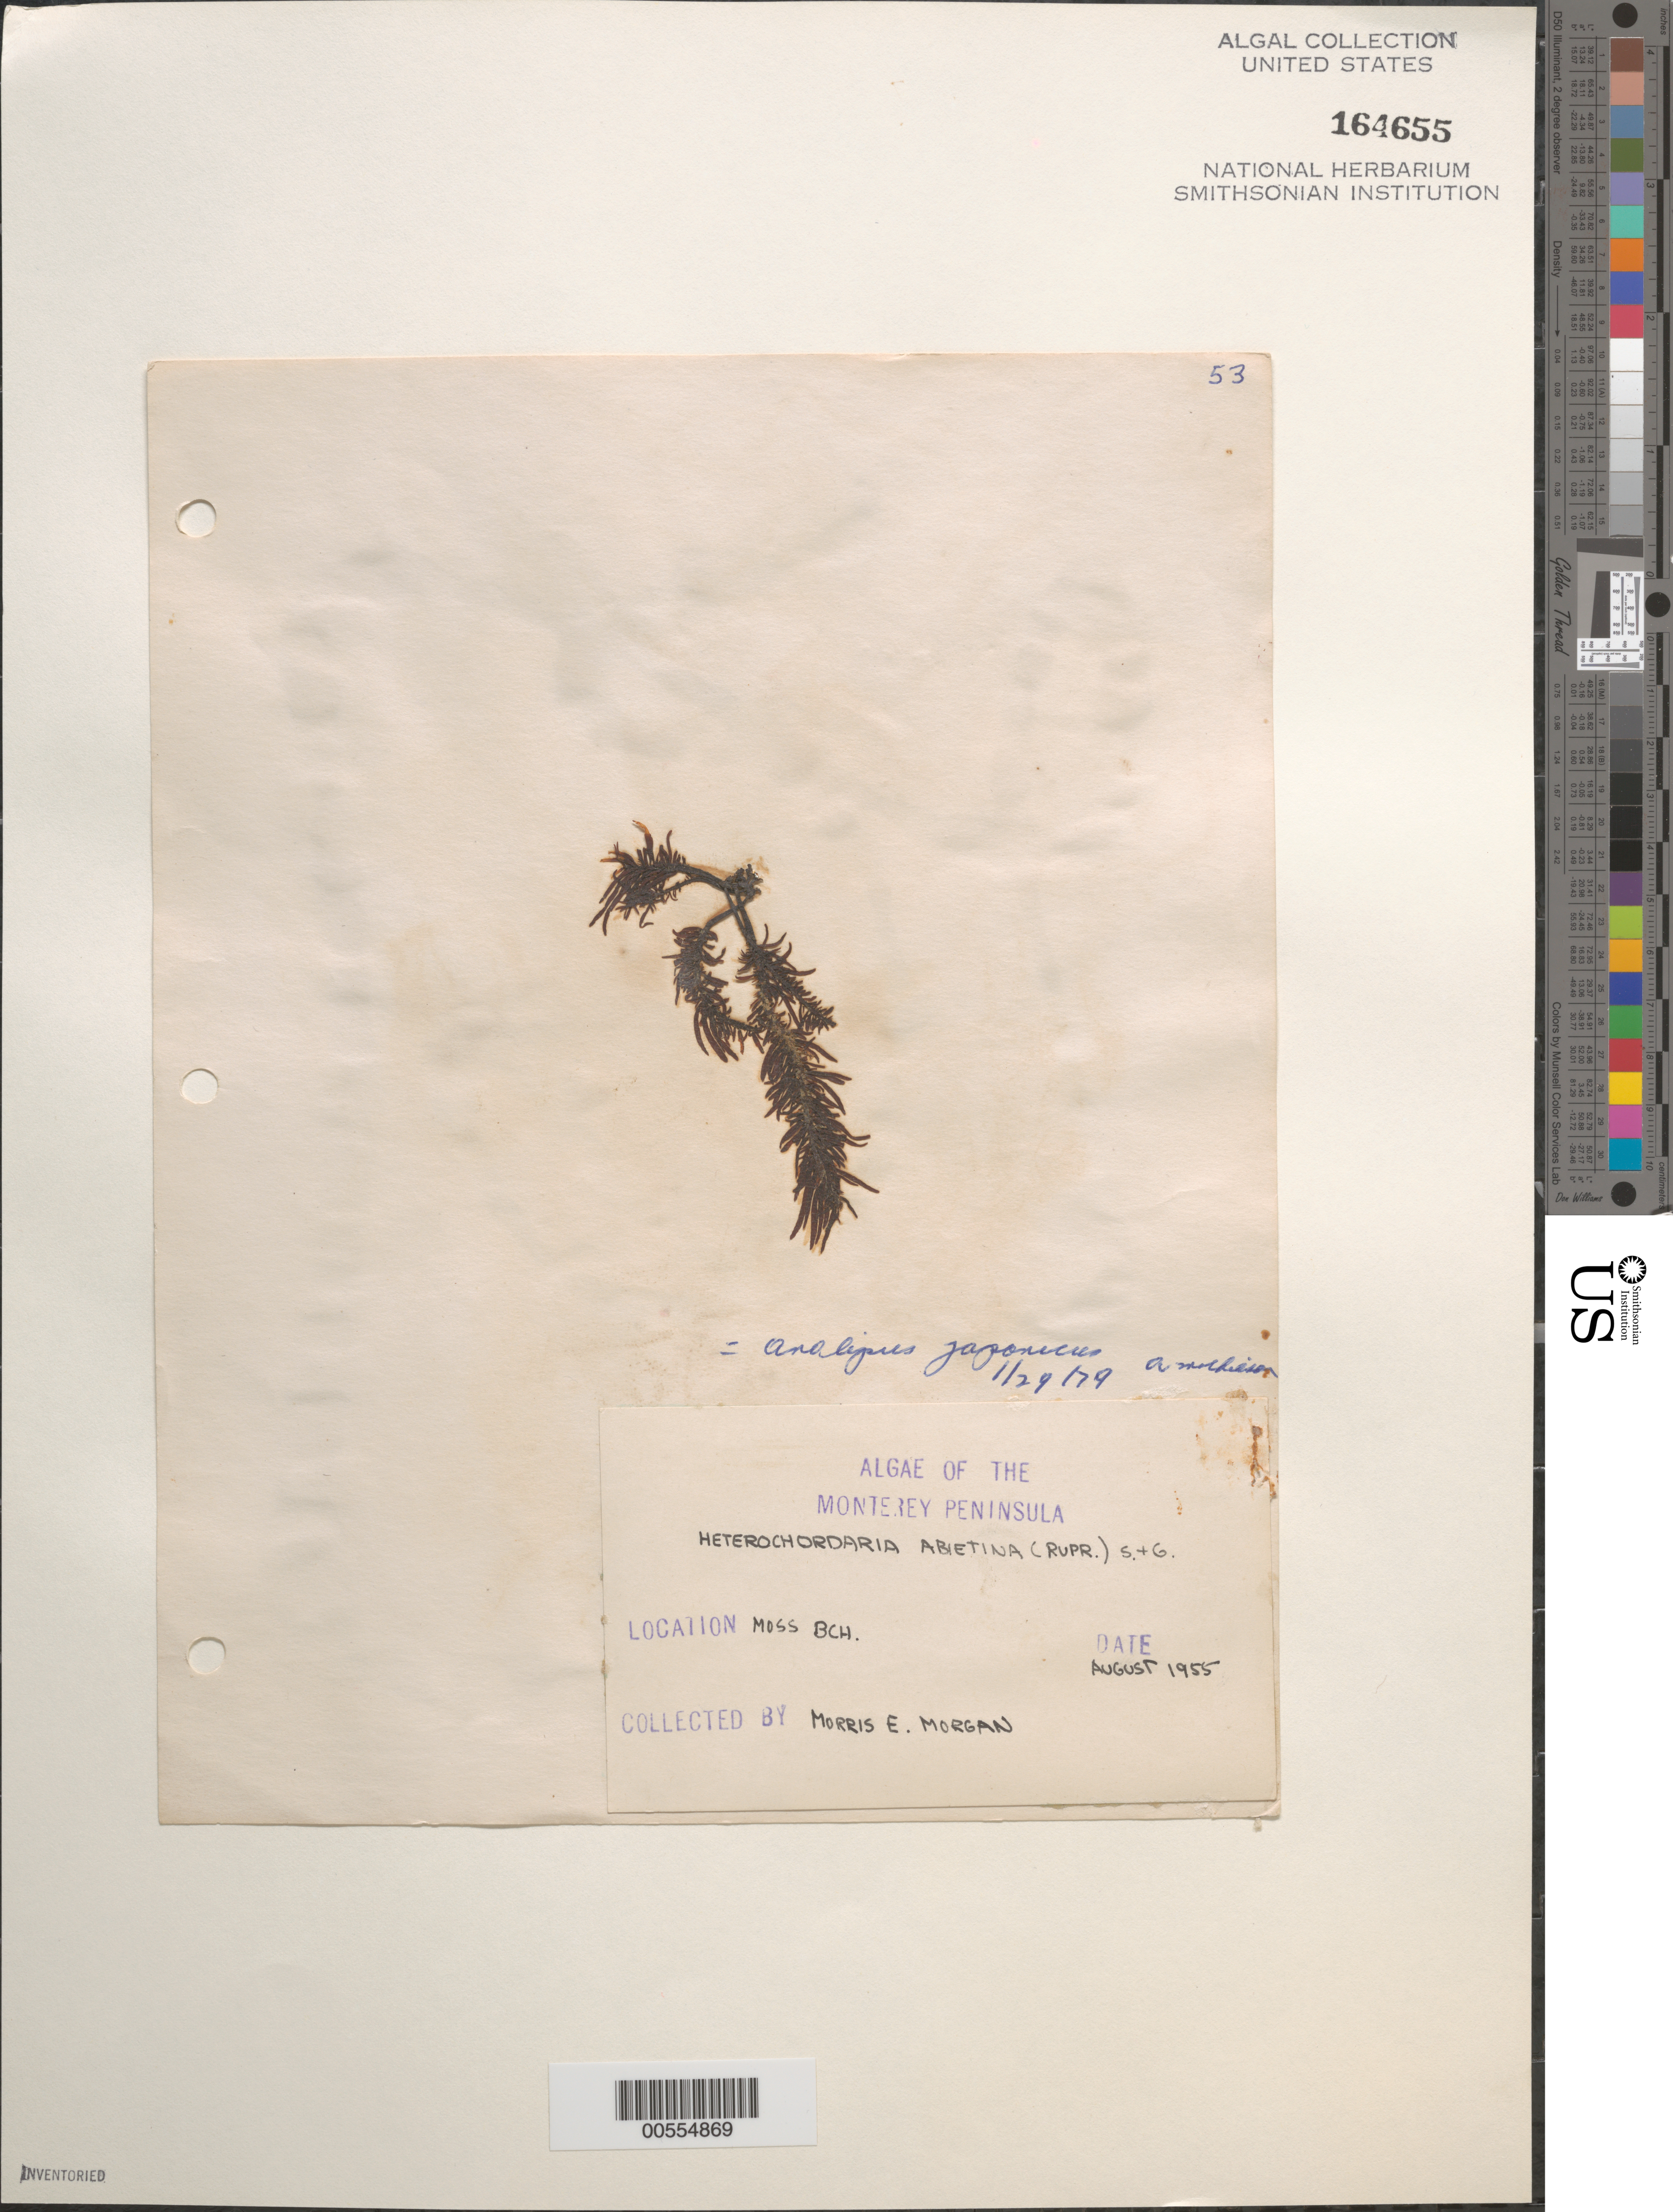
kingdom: Chromista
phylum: Ochrophyta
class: Phaeophyceae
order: Ectocarpales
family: Chordariaceae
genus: Analipus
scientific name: Analipus japonicus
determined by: Mathieson, A. C.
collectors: M. Morgan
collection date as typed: Aug 1955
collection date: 1955-08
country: United States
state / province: California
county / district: Monterey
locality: Moss Beach, Pacific Grove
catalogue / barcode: US 164655